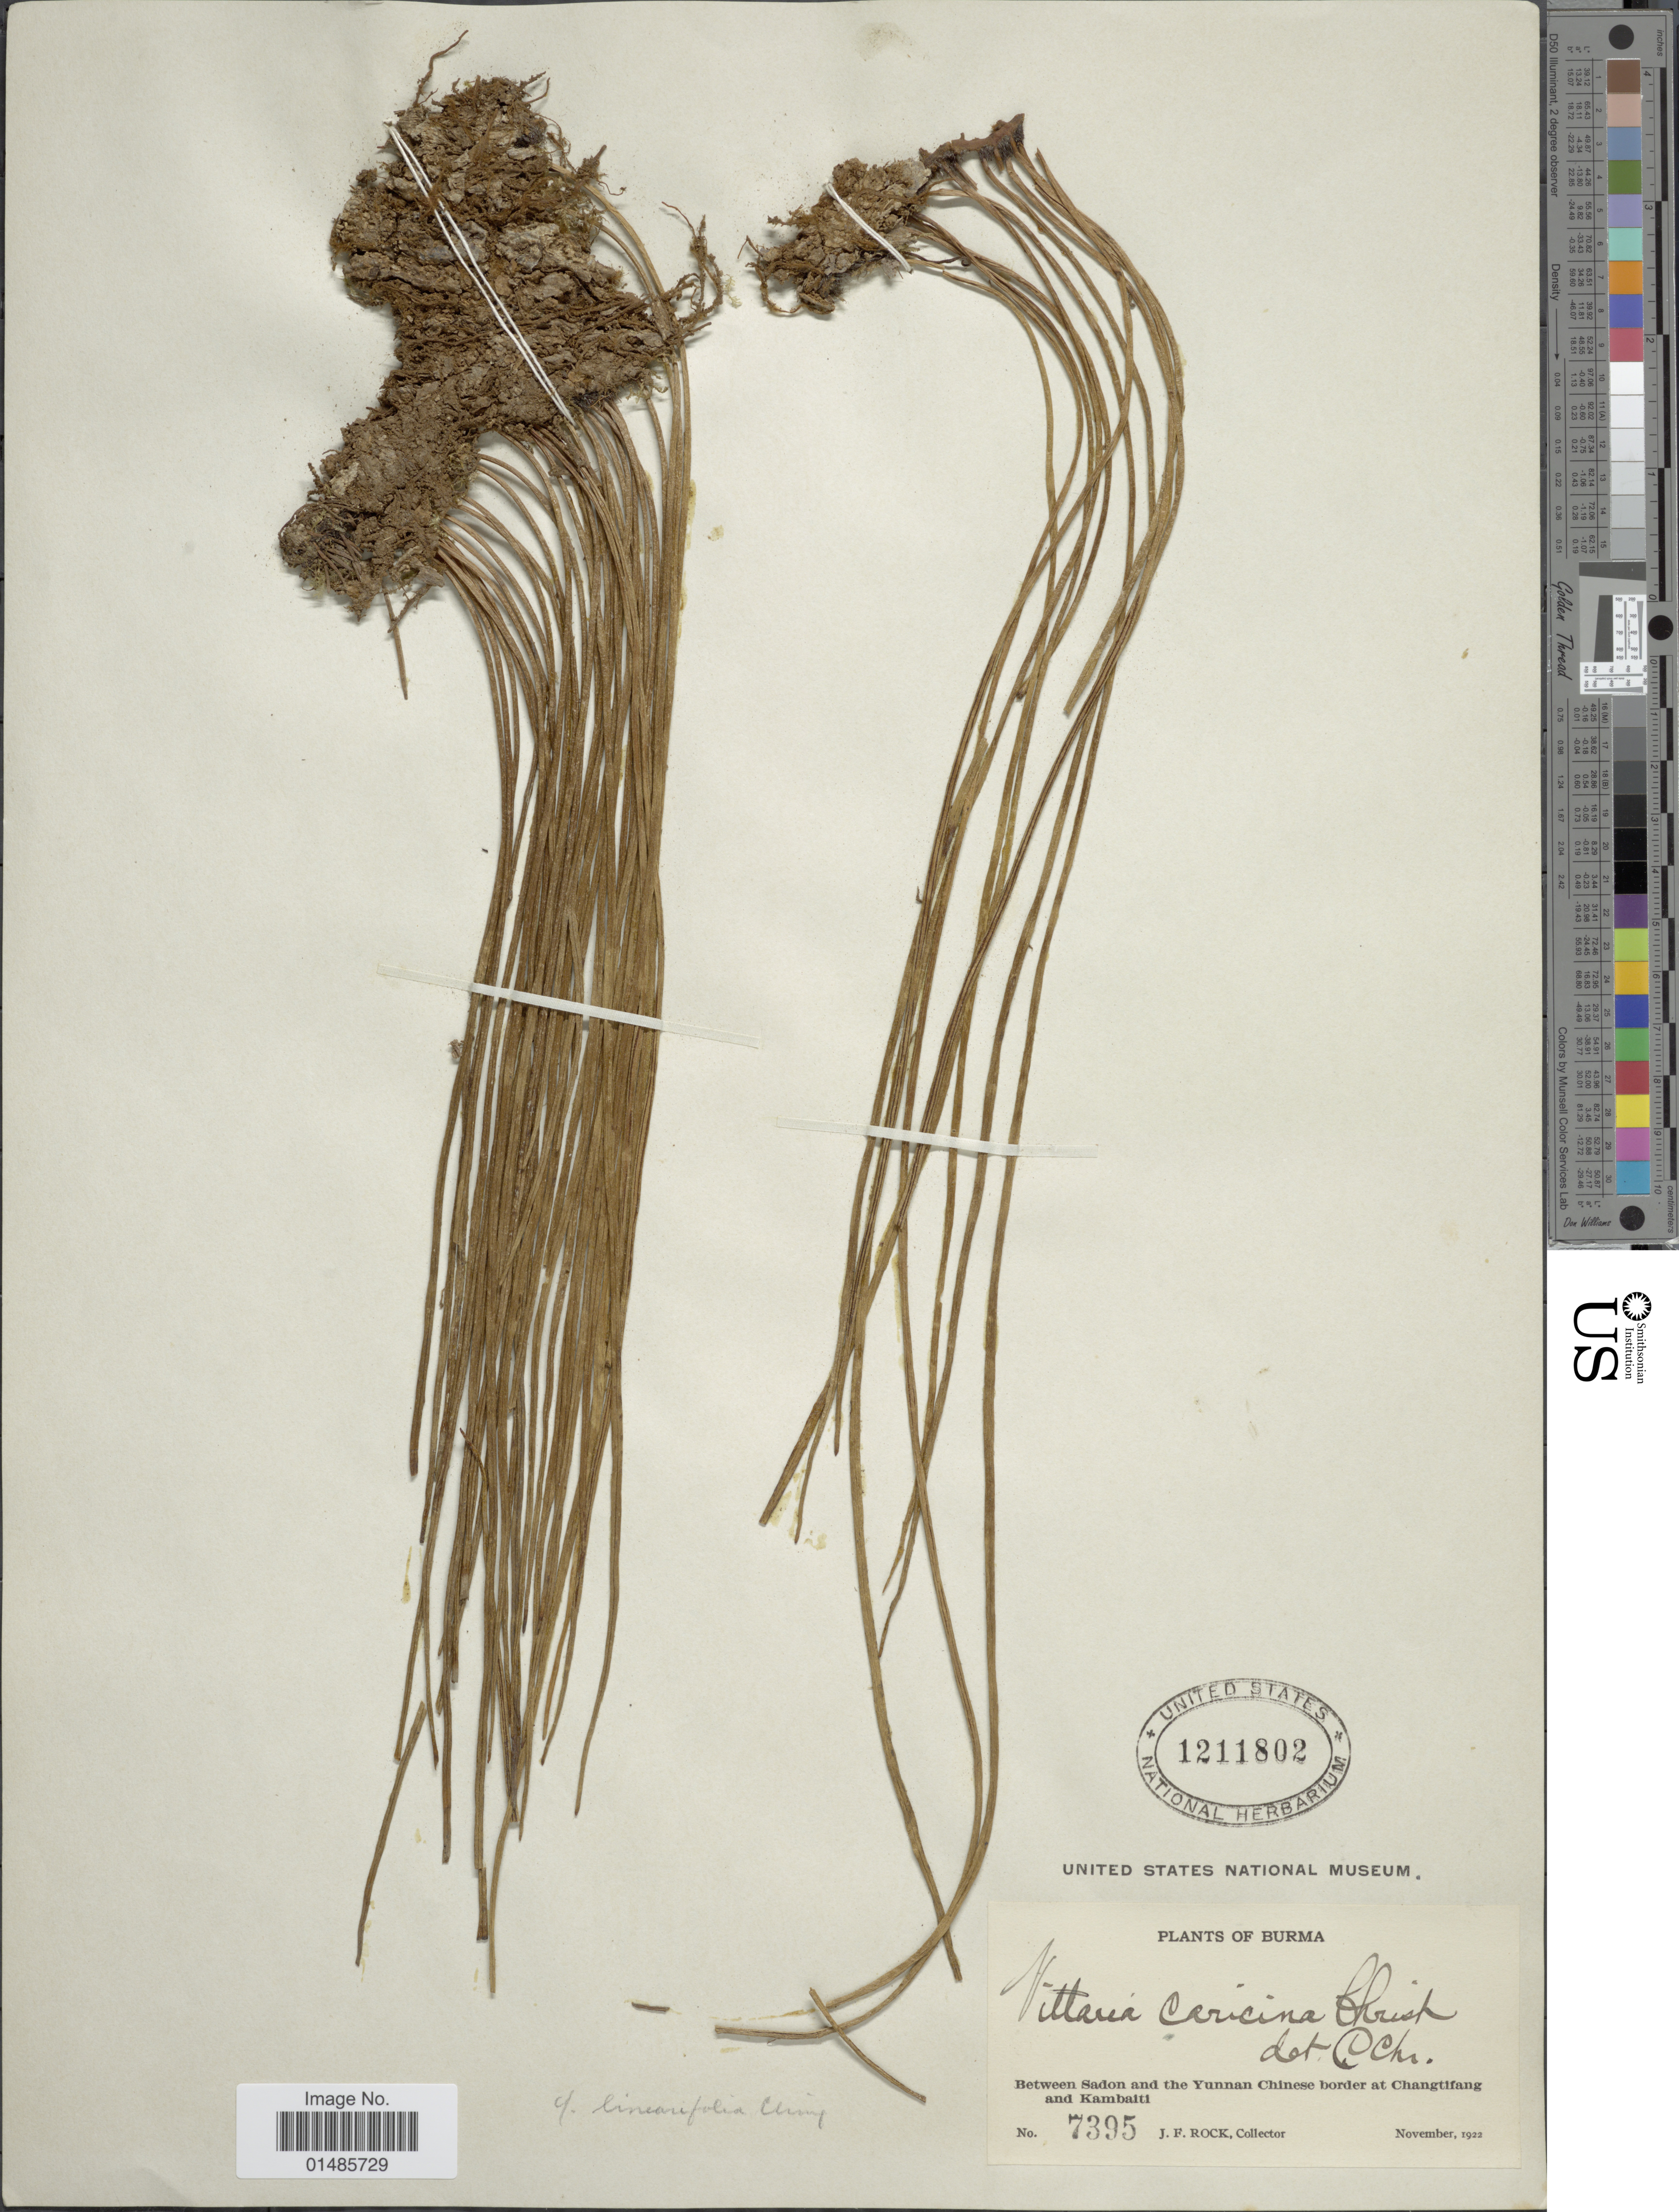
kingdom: Plantae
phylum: Tracheophyta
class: Polypodiopsida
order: Polypodiales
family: Pteridaceae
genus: Haplopteris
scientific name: Haplopteris flexuosa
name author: (Fée) E.H. Crane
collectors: J. Rock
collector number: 7395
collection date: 1922-11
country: Myanmar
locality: Burma. Between Sadon and the Yunnan Chinese border at Changtifang and Kambaiti.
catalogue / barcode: US 1211802